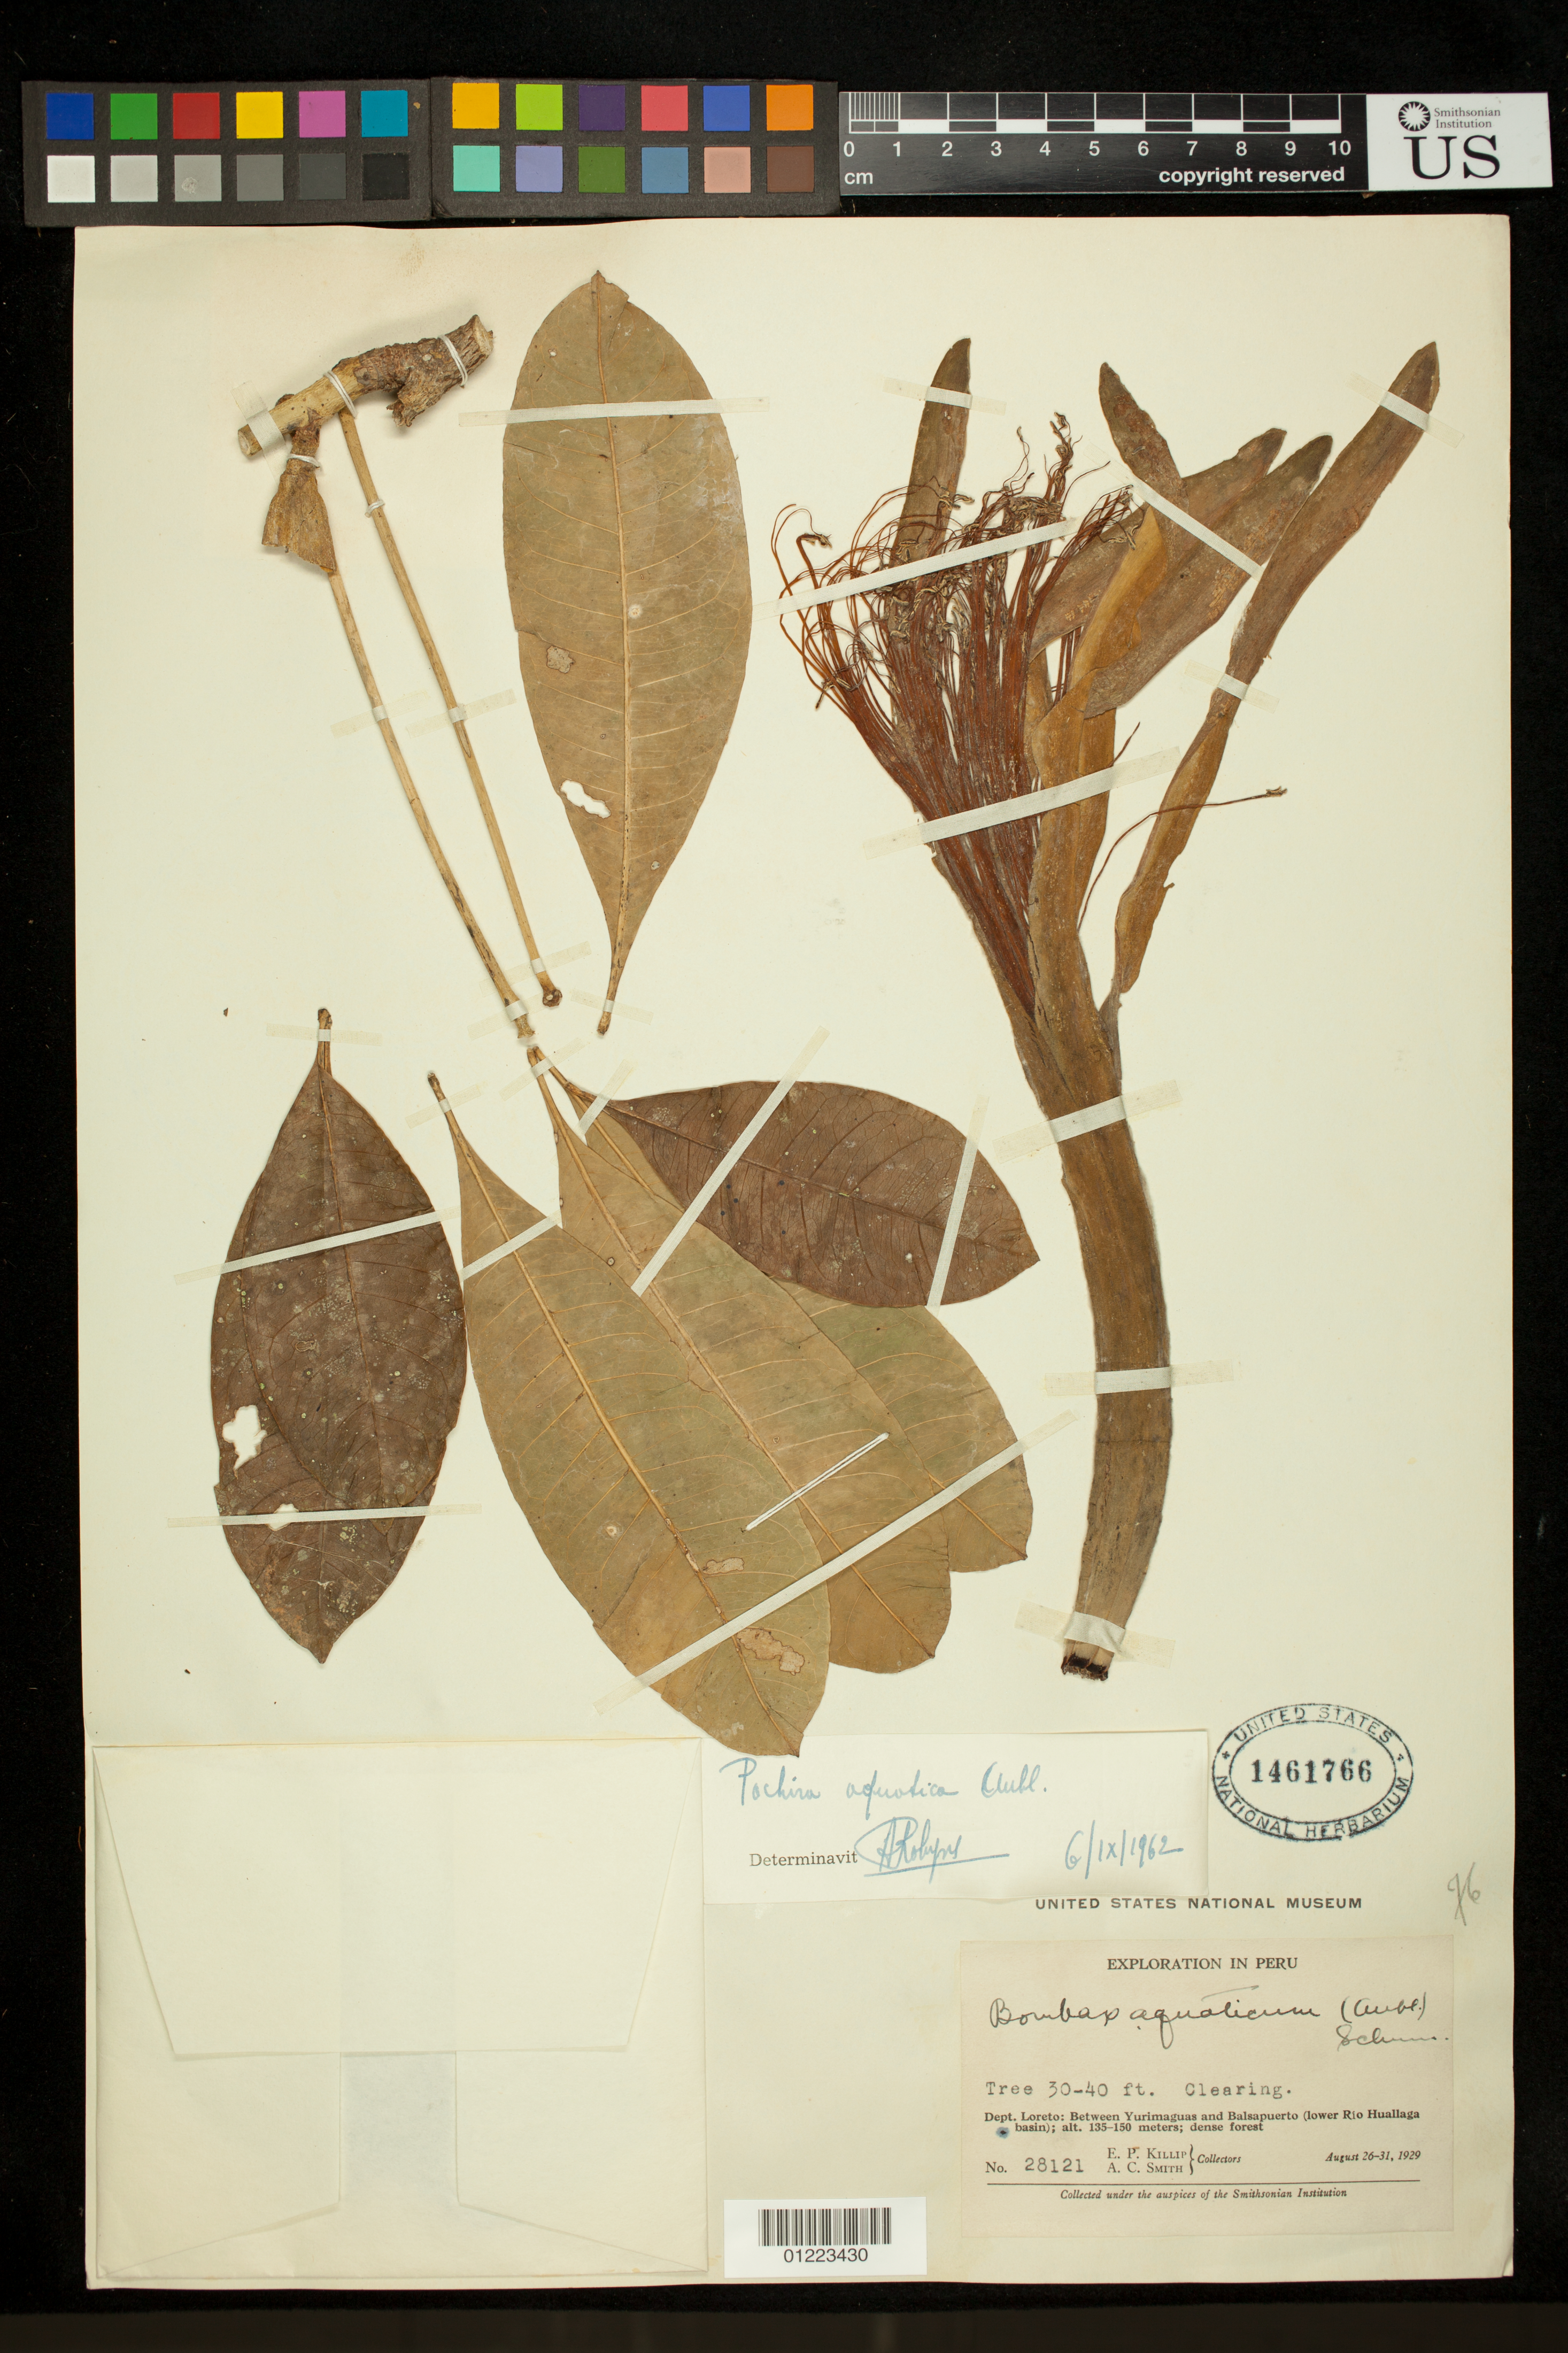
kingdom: Plantae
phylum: Tracheophyta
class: Magnoliopsida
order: Malvales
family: Malvaceae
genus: Pachira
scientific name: Pachira aquatica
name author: Aubl.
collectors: E. P. Killip & A. C. Smith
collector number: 28121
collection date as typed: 1929-08-26 to 1929-08-31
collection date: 1929-08-26/1929-08-31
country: Peru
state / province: Loreto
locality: Dept. Loreto: Between Yurimaguas and Balsapuerto (lower Rio Huallaga basin)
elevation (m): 135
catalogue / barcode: US 146166